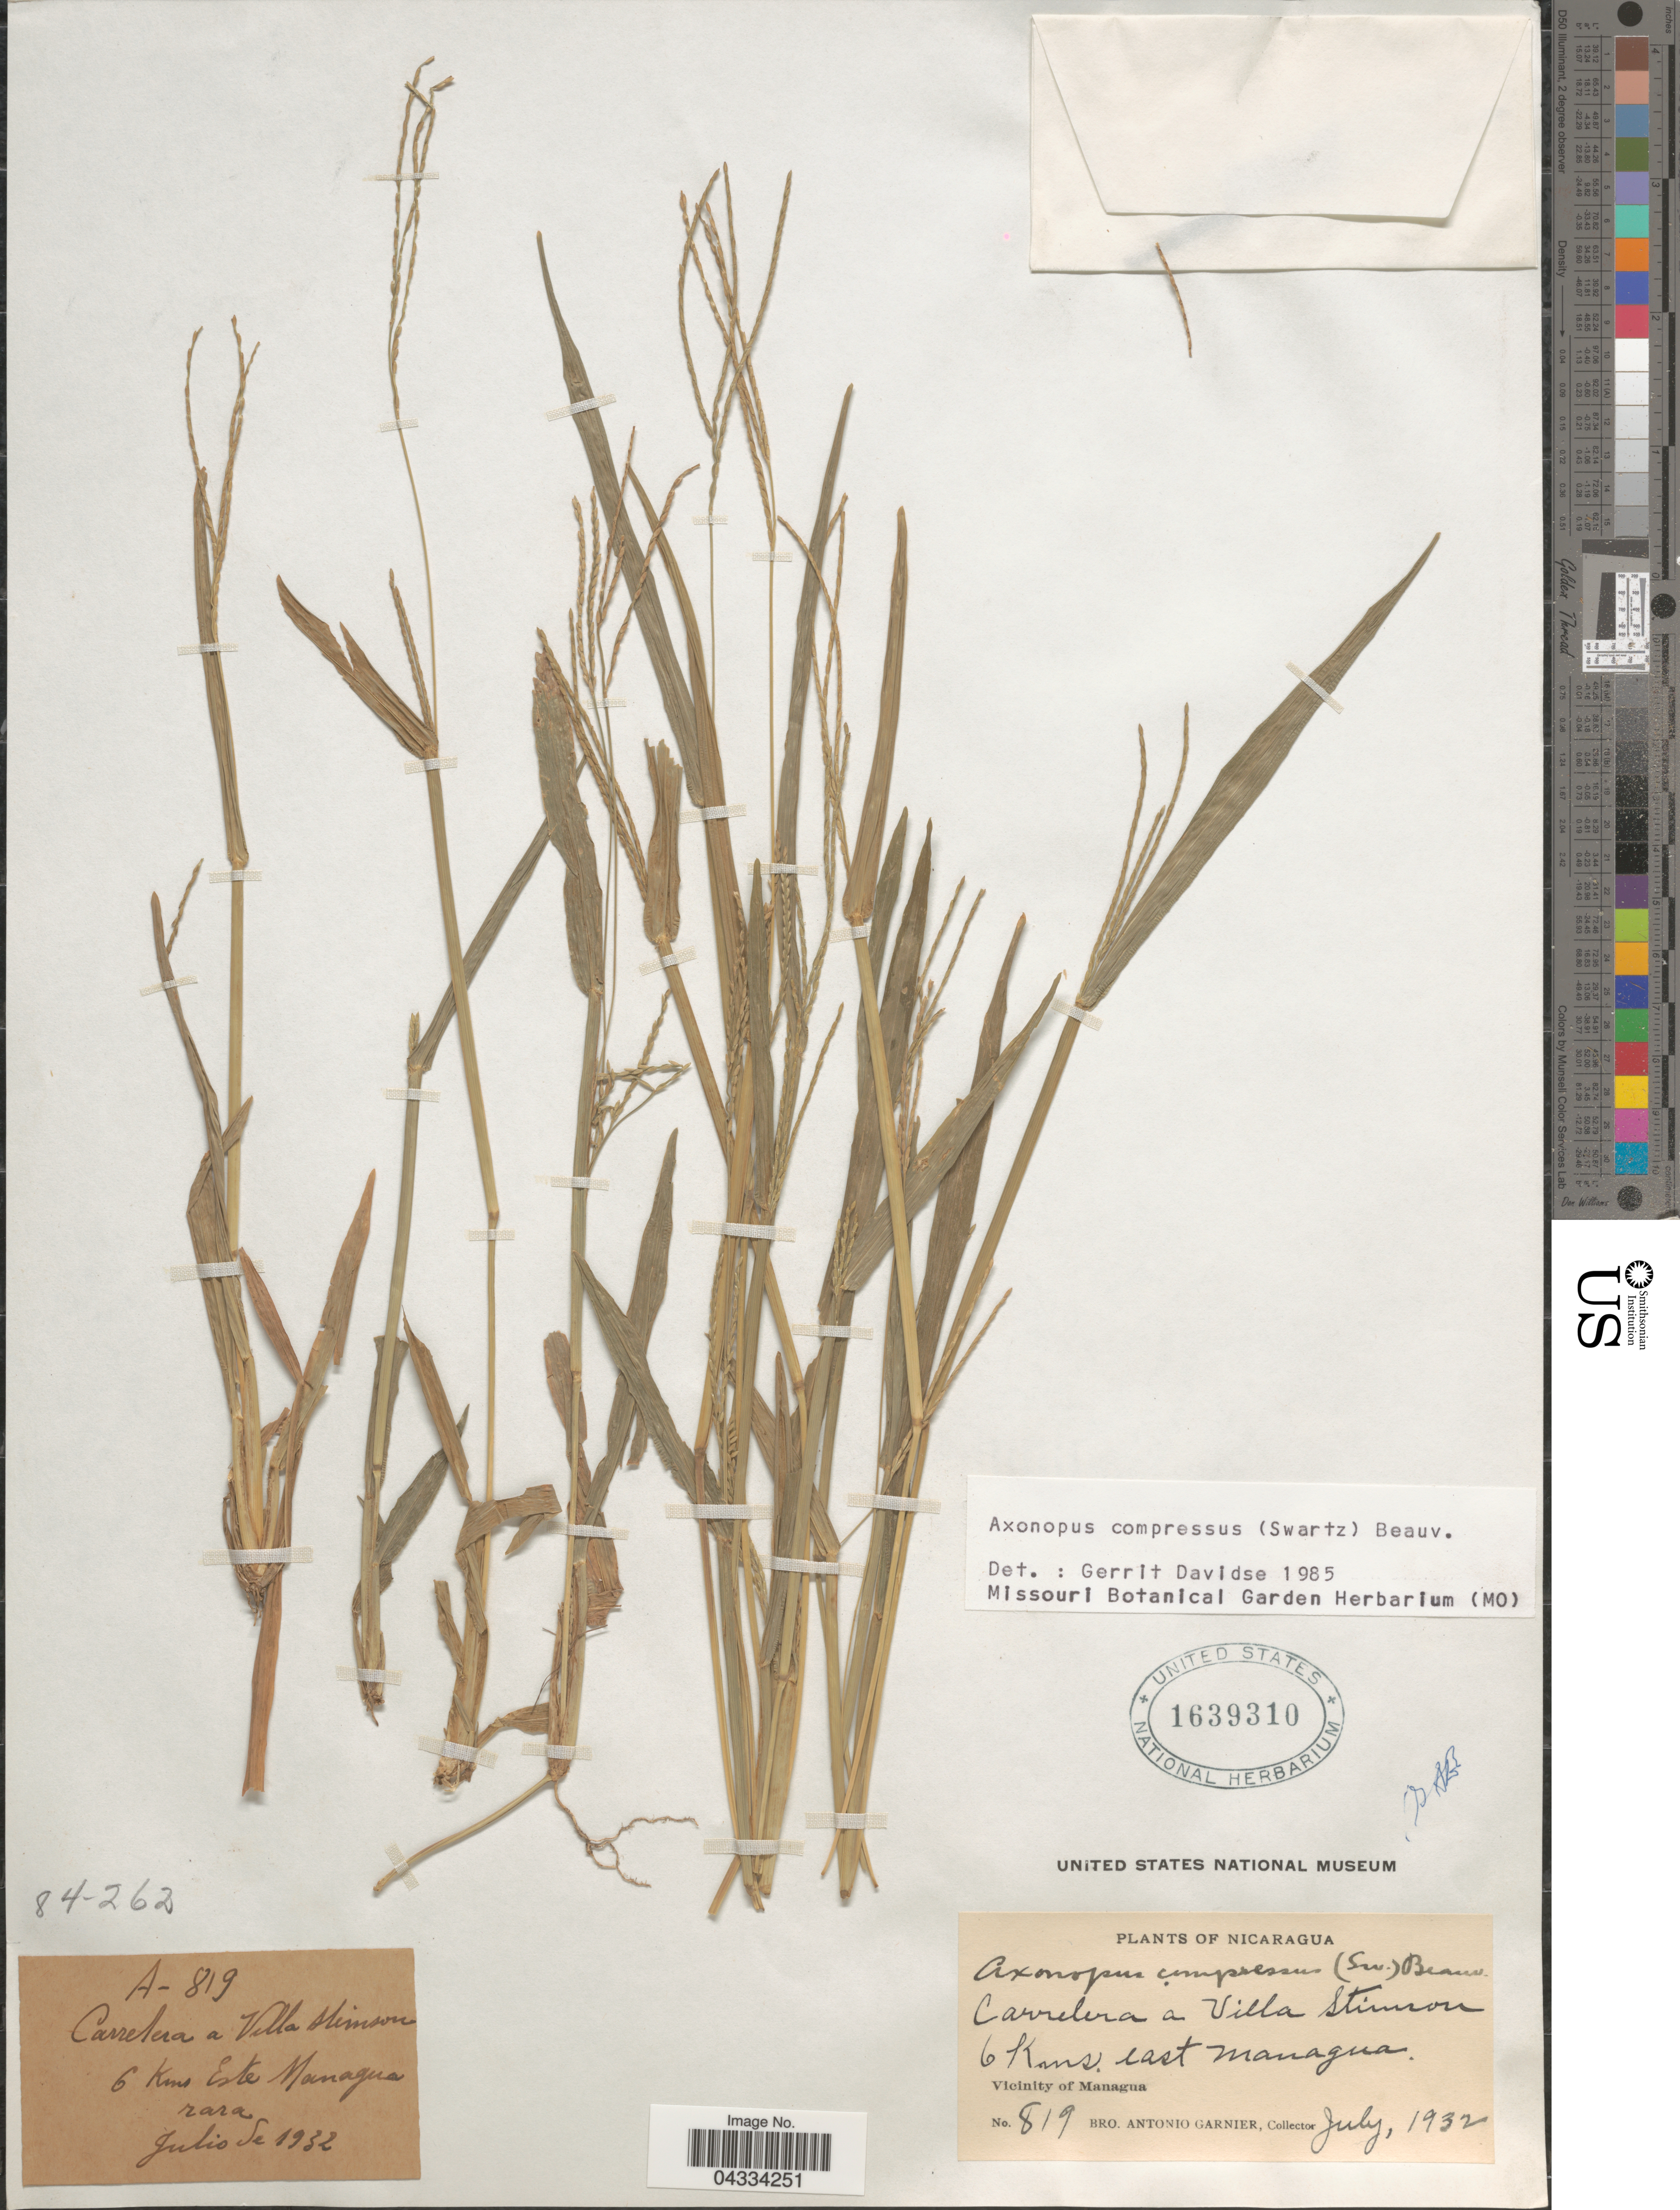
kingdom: Plantae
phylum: Tracheophyta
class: Liliopsida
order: Poales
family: Poaceae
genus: Axonopus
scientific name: Axonopus compressus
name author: (Sw.) P. Beauv.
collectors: Bro. A. Garnier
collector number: A-819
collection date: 1932-07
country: Nicaragua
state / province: Managua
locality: Carretera a Villa Stimon 6 Kms. east Managua. Vicinity of Managua.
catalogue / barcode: US 1639310